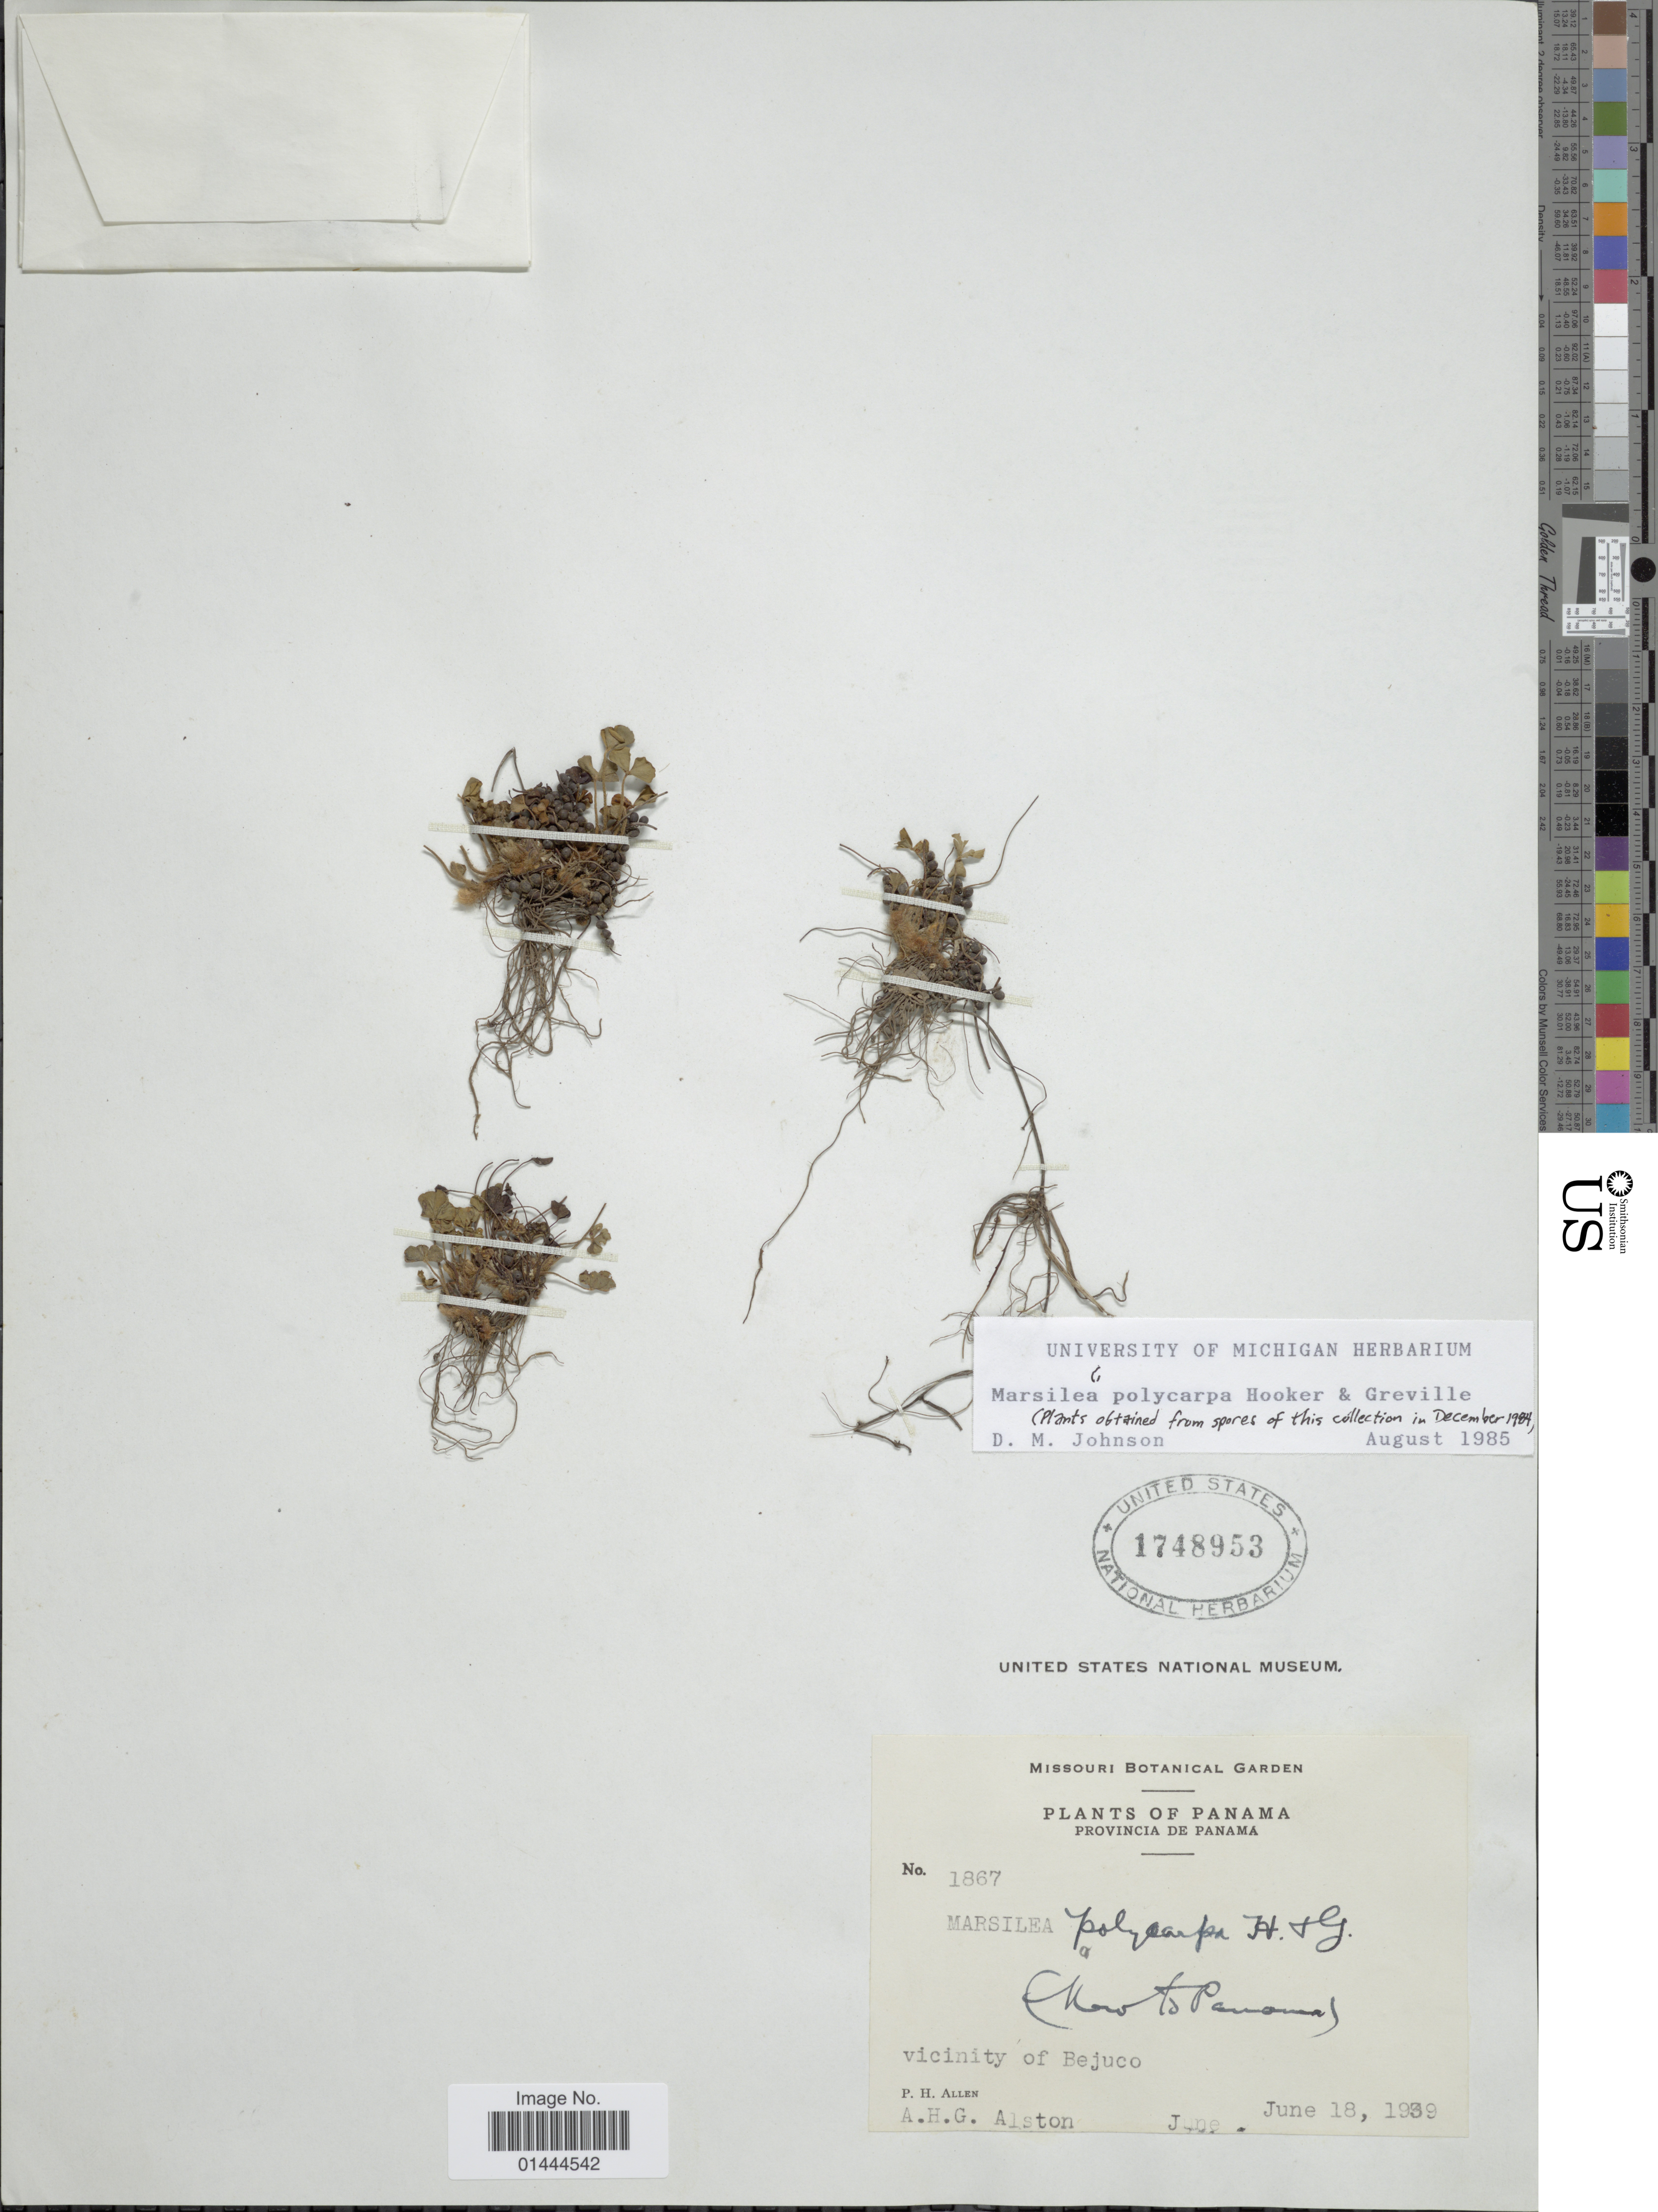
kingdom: Plantae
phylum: Tracheophyta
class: Polypodiopsida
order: Salviniales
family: Marsileaceae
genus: Marsilea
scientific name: Marsilea polycarpa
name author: Hook. & Grev.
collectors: P. H. Allen & A. H. Alston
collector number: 1867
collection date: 1939-06-18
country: Panama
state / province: Panamá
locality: Vicinity of Bejuco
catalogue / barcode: US 1748953